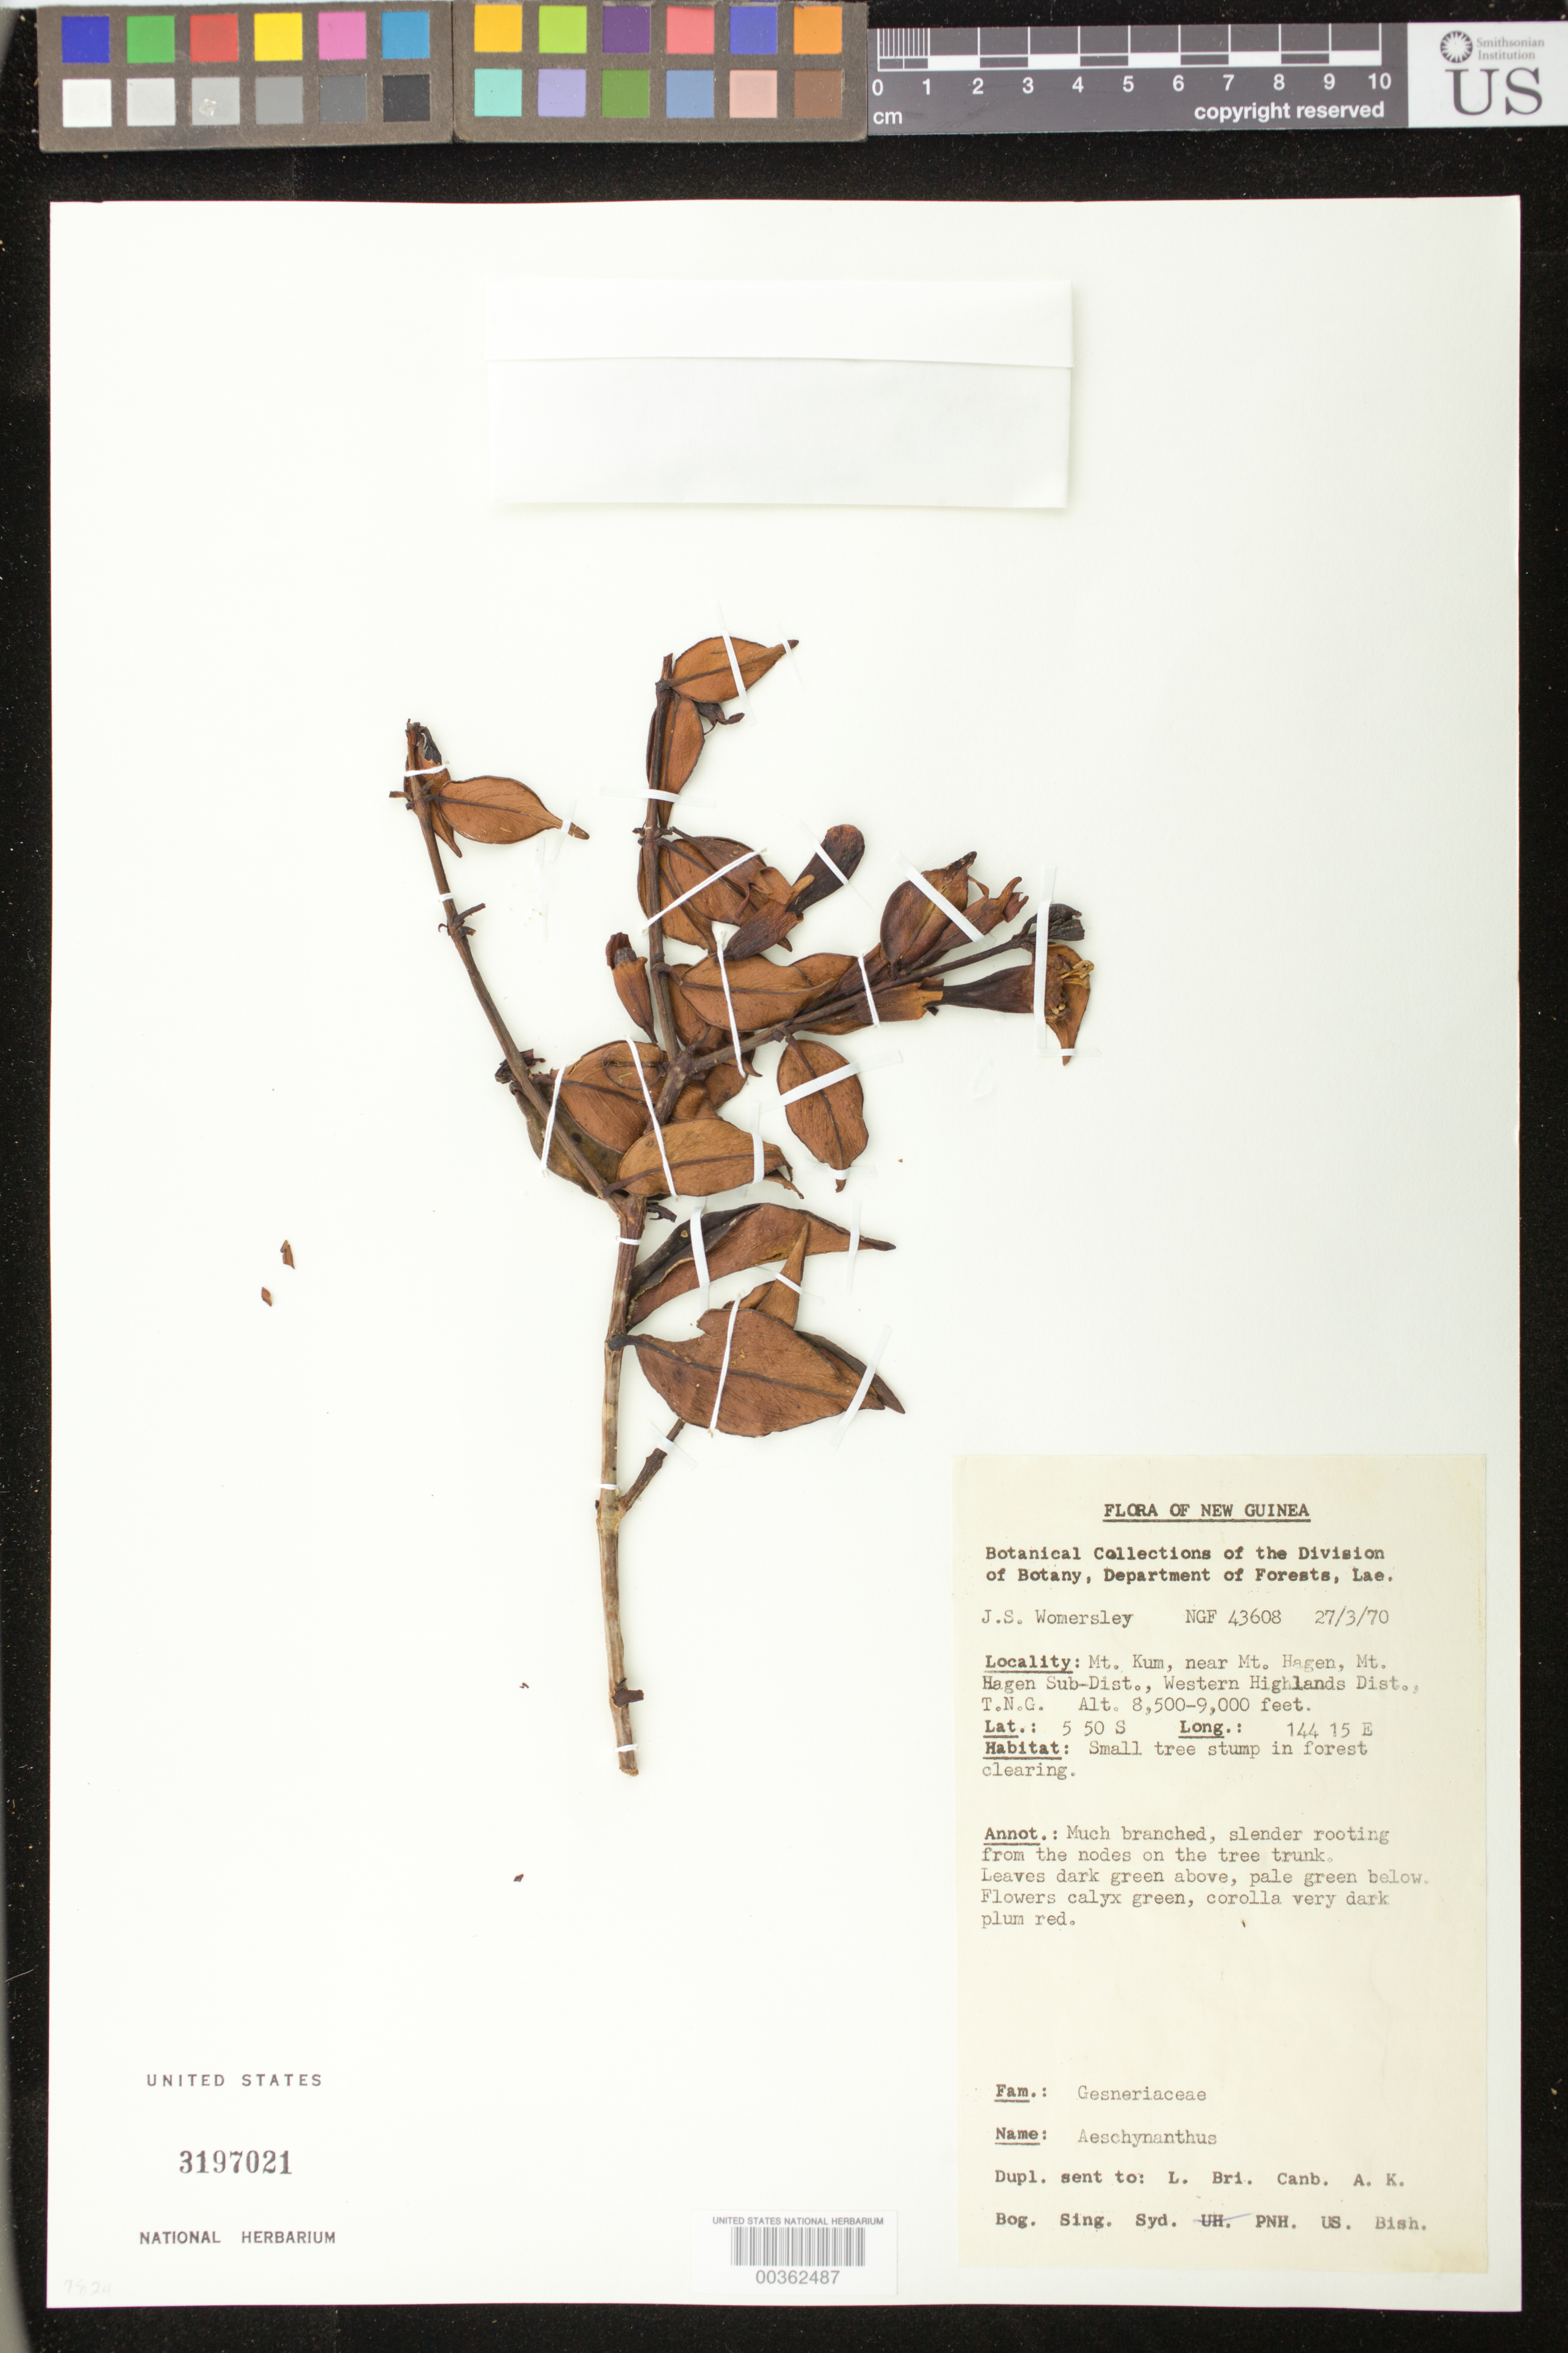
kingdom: Plantae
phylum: Tracheophyta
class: Magnoliopsida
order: Lamiales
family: Gesneriaceae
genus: Aeschynanthus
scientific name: Aeschynanthus sp.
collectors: J. S. Womersley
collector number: NGF 43608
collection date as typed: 27 Mar 1970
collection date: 1970-03-27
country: Papua New Guinea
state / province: Western Highlands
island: New Guinea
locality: Western highlands, Mt kum, near mt hagen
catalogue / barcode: US 3197021